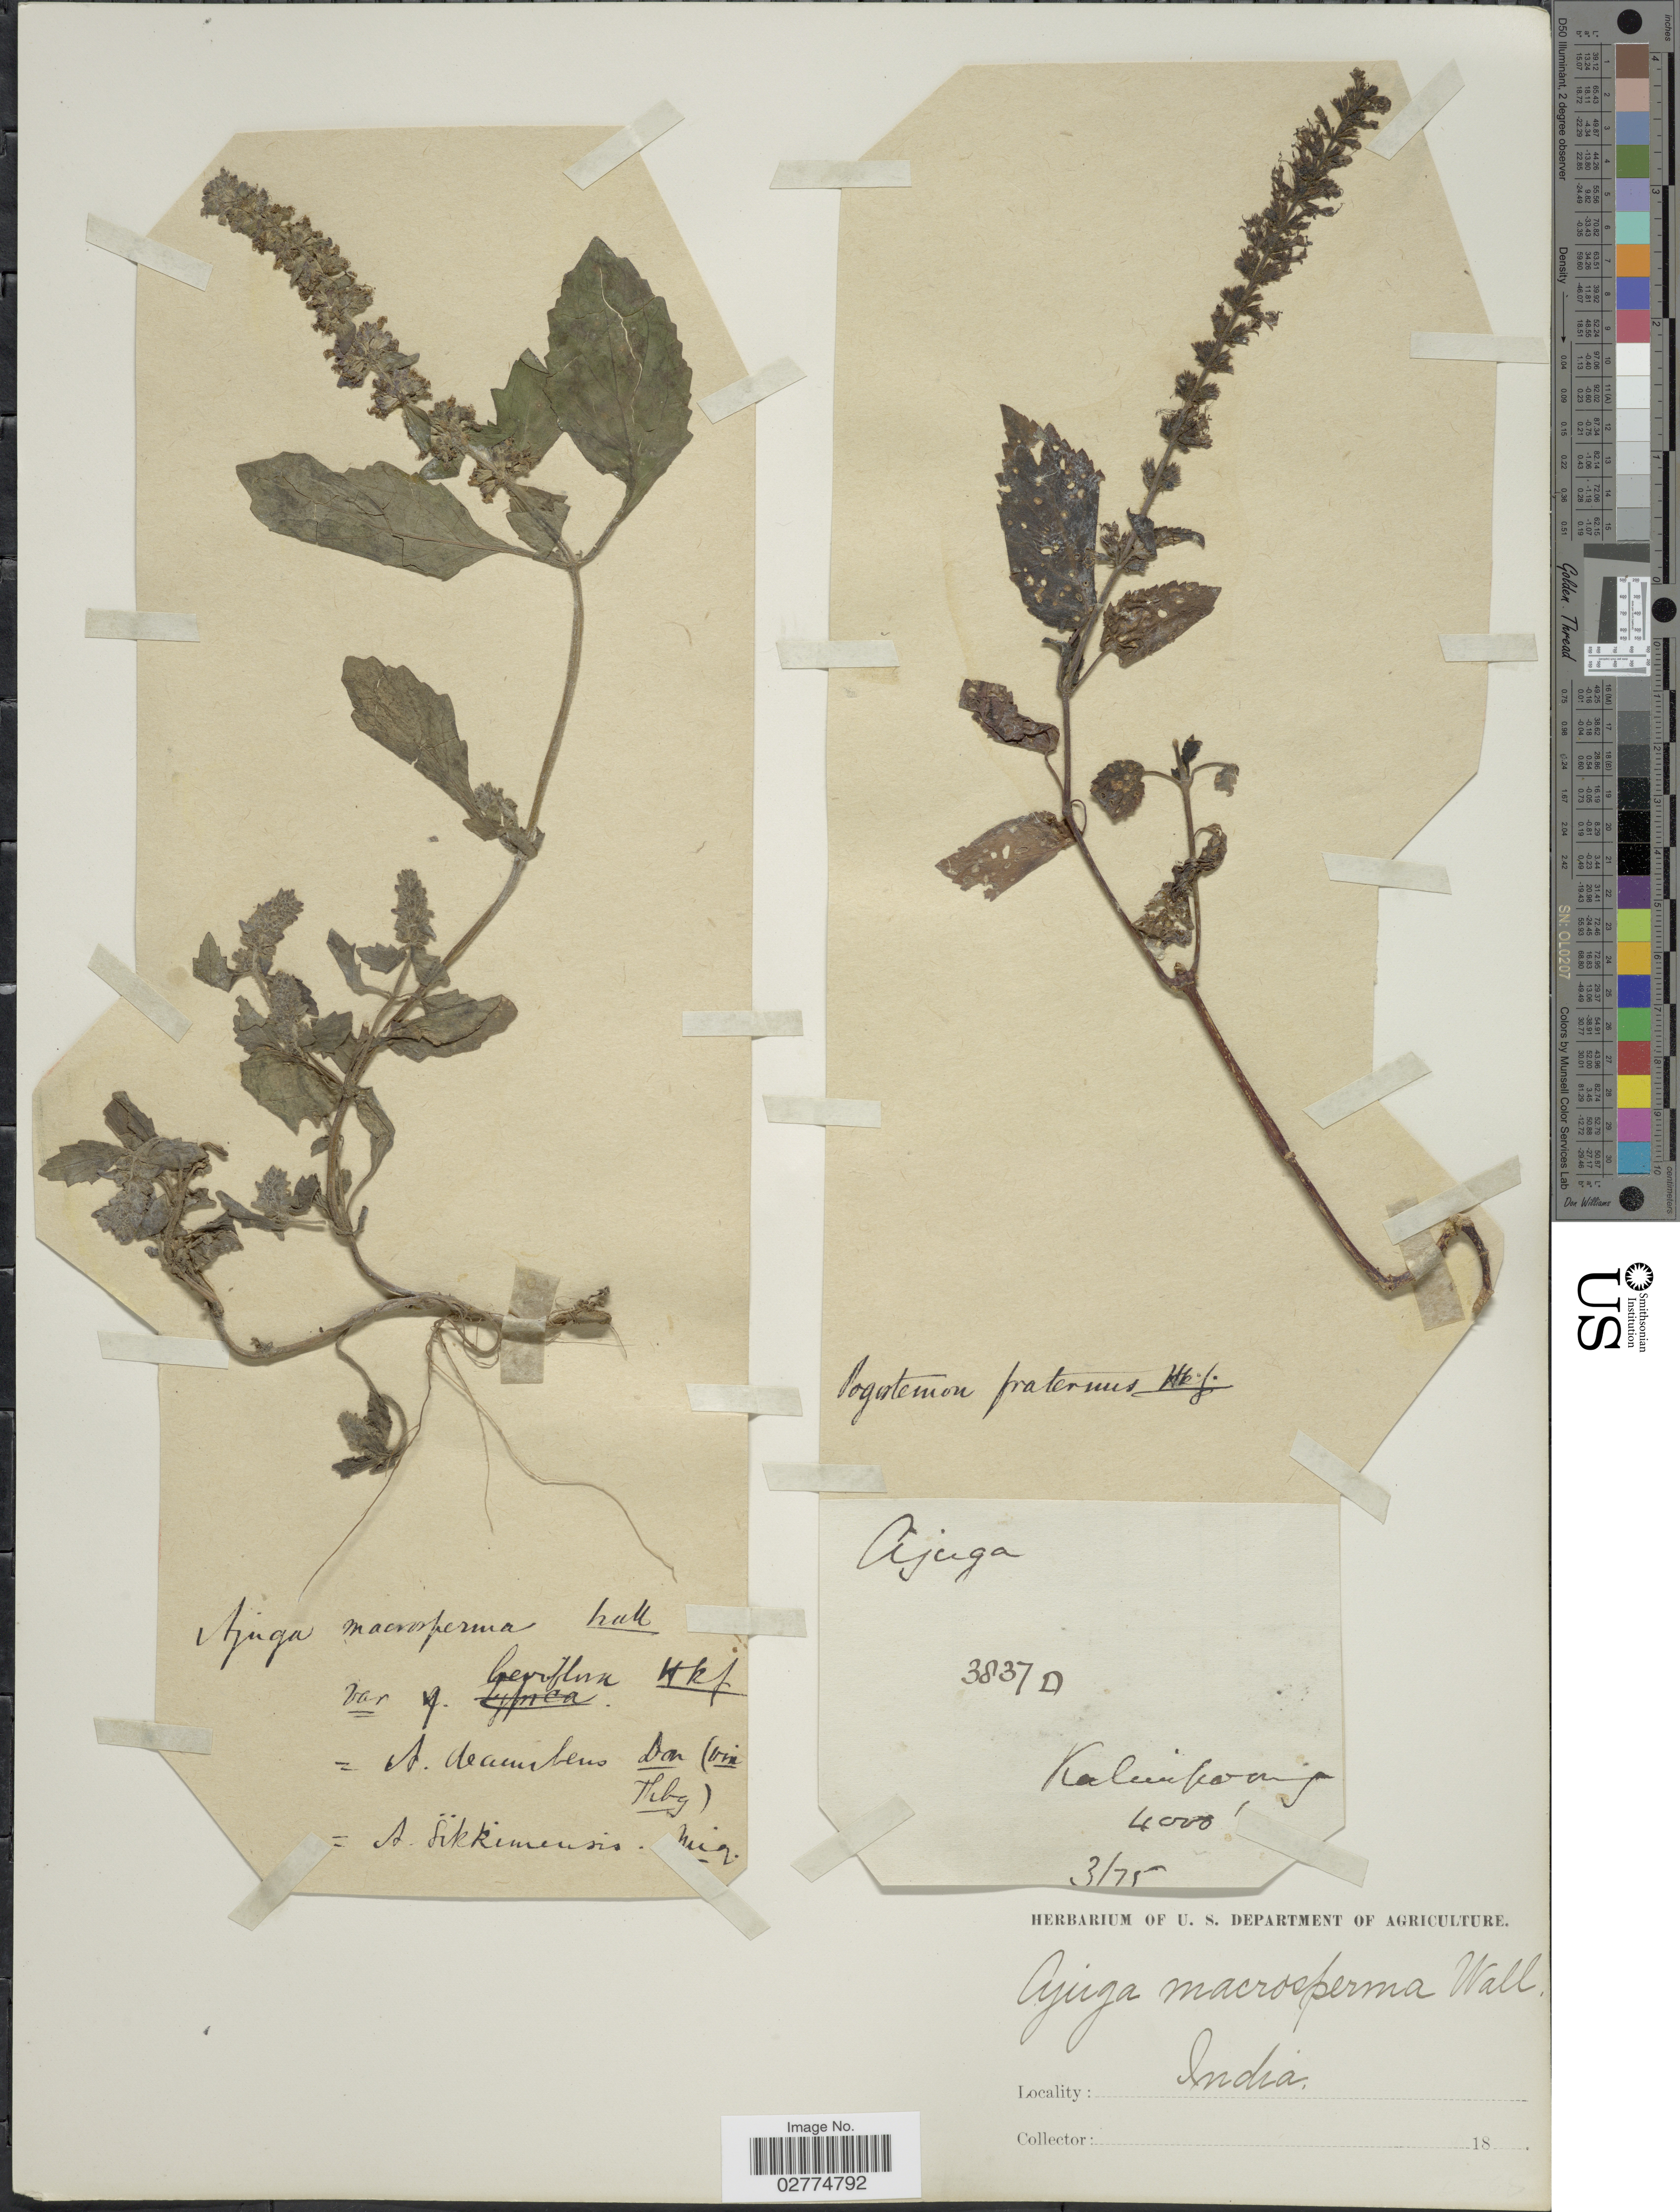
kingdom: Plantae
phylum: Tracheophyta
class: Magnoliopsida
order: Lamiales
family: Lamiaceae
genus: Ajuga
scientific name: Ajuga macrosperma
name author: Wall.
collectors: ex herb. U. S. Department of Agriculture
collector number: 3837D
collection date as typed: Transcribed d/m/y: /3/75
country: India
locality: Kalurpavarja. [interpreted]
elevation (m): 1219